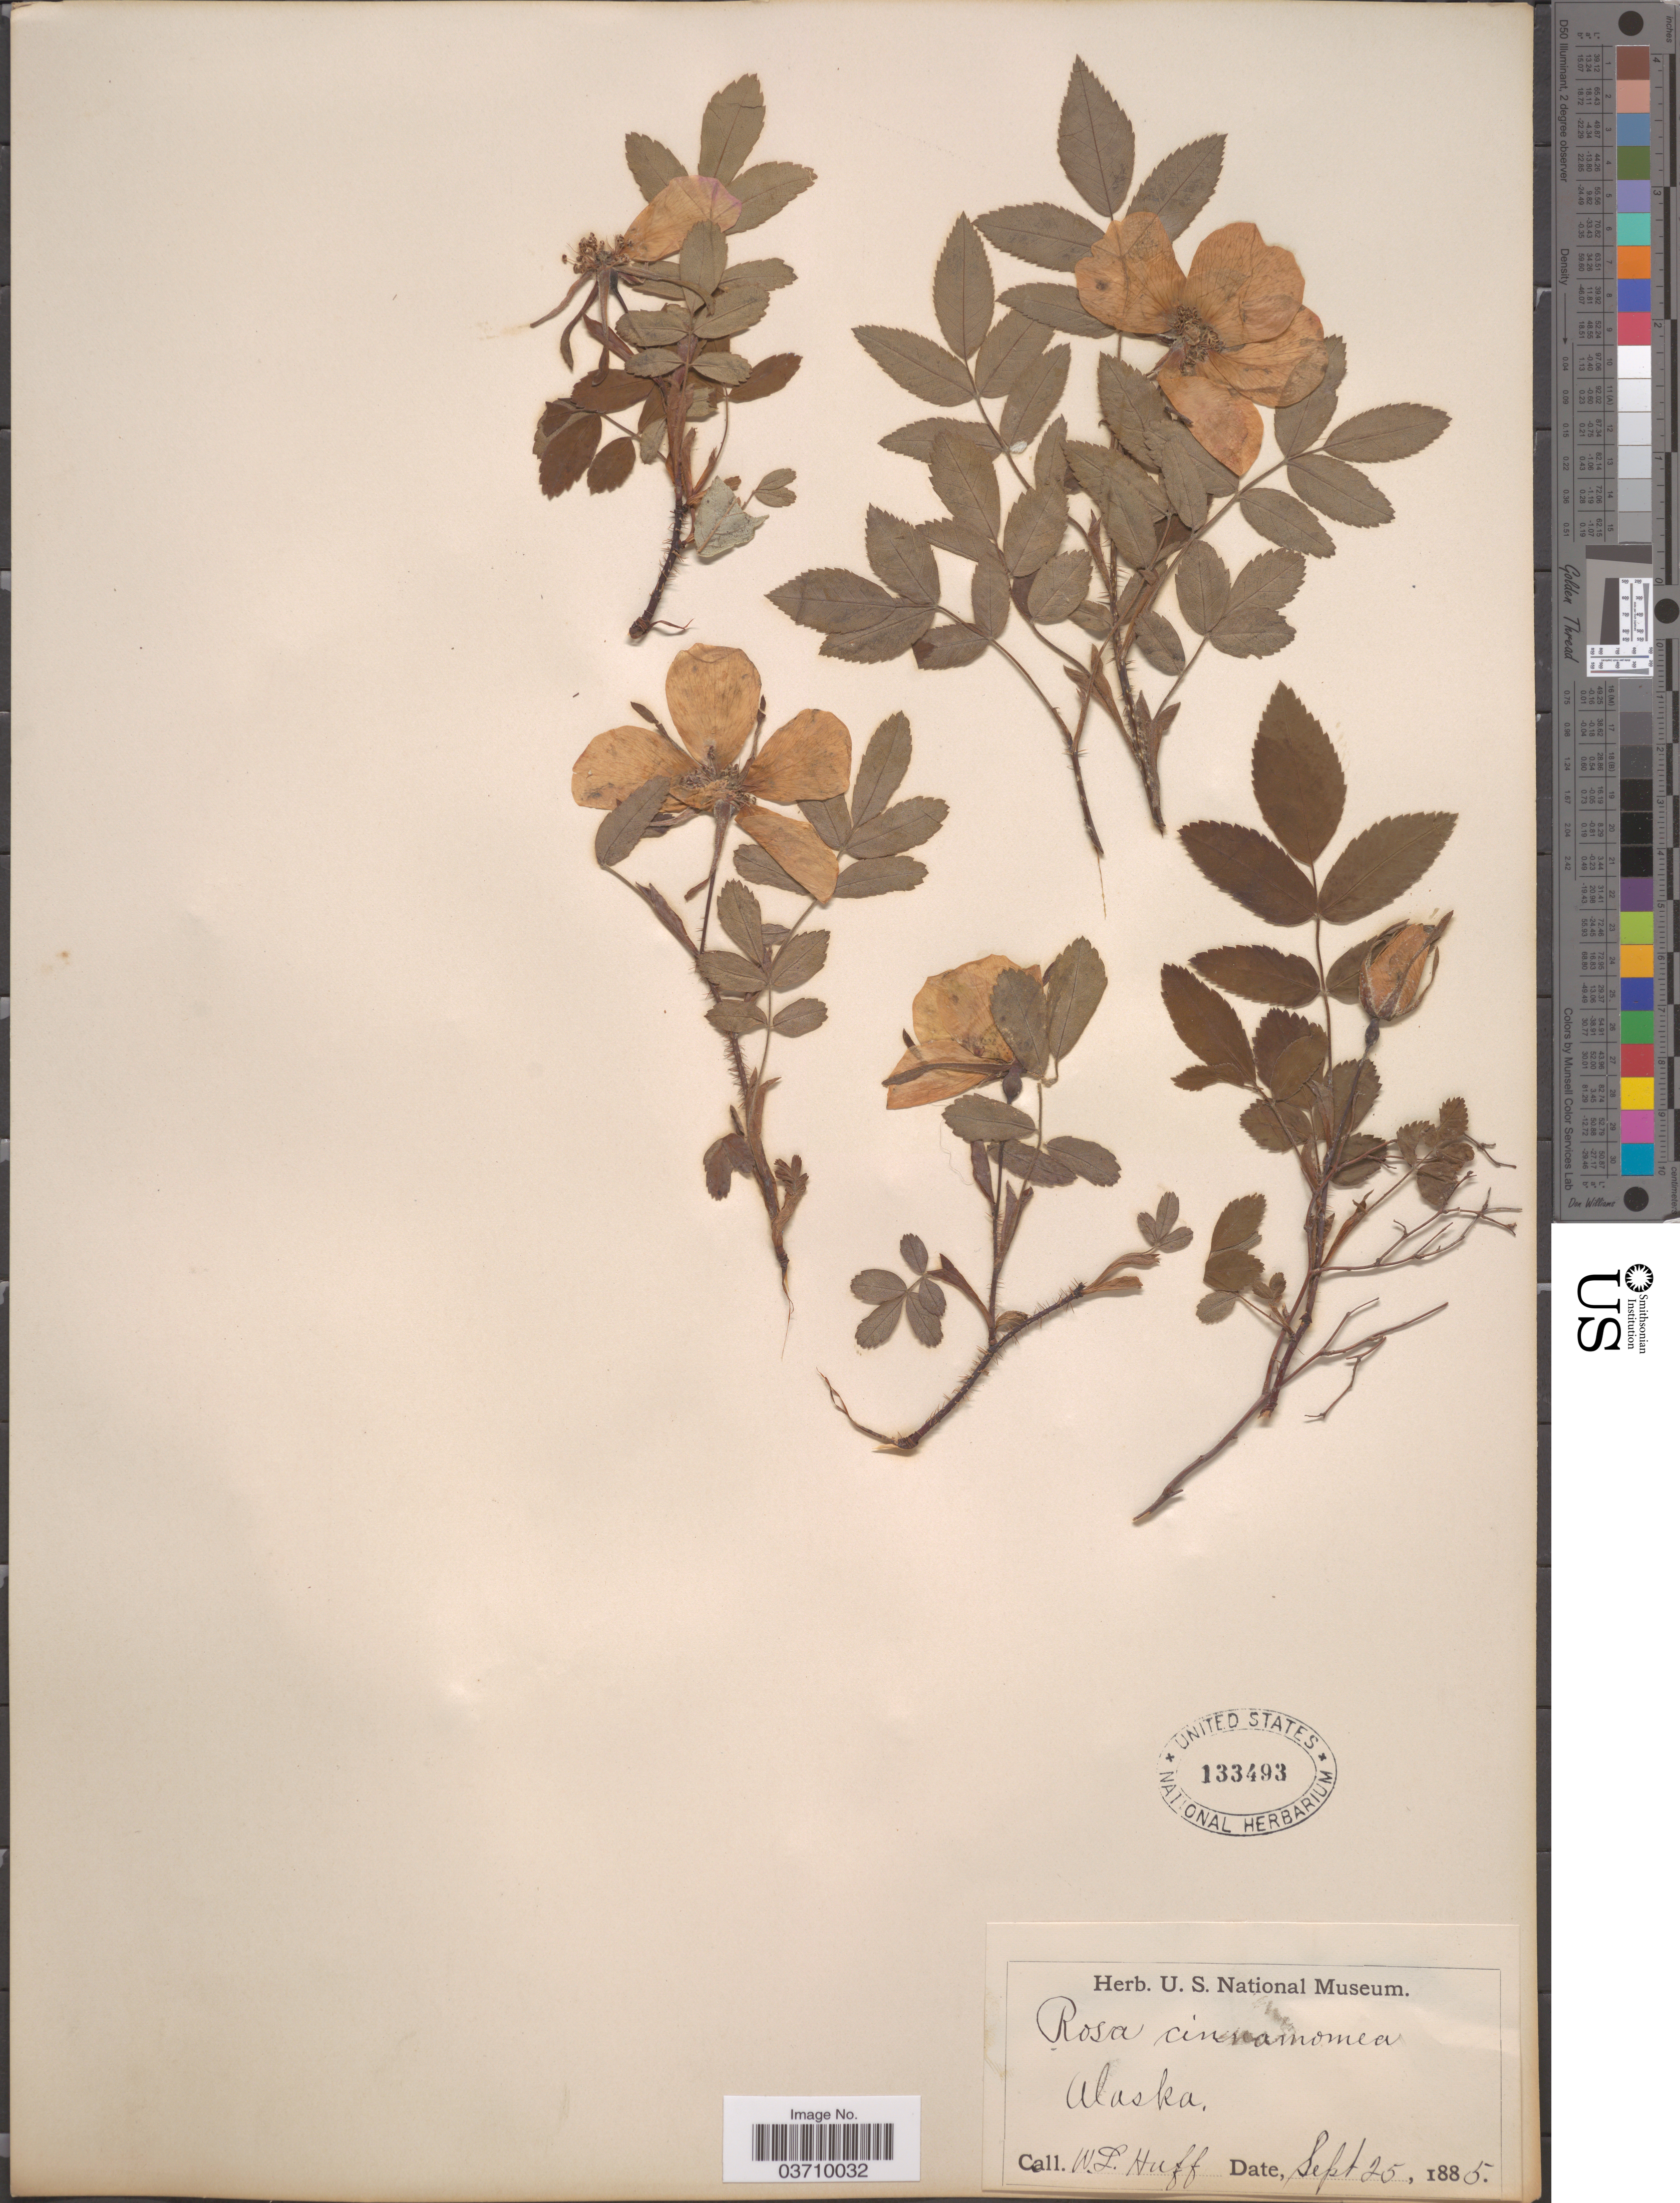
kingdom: Plantae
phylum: Tracheophyta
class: Magnoliopsida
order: Rosales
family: Rosaceae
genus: Rosa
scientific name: Rosa acicularis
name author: Lindl.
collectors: W. Huff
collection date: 1885-09-25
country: United States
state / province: Alaska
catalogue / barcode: US 133493